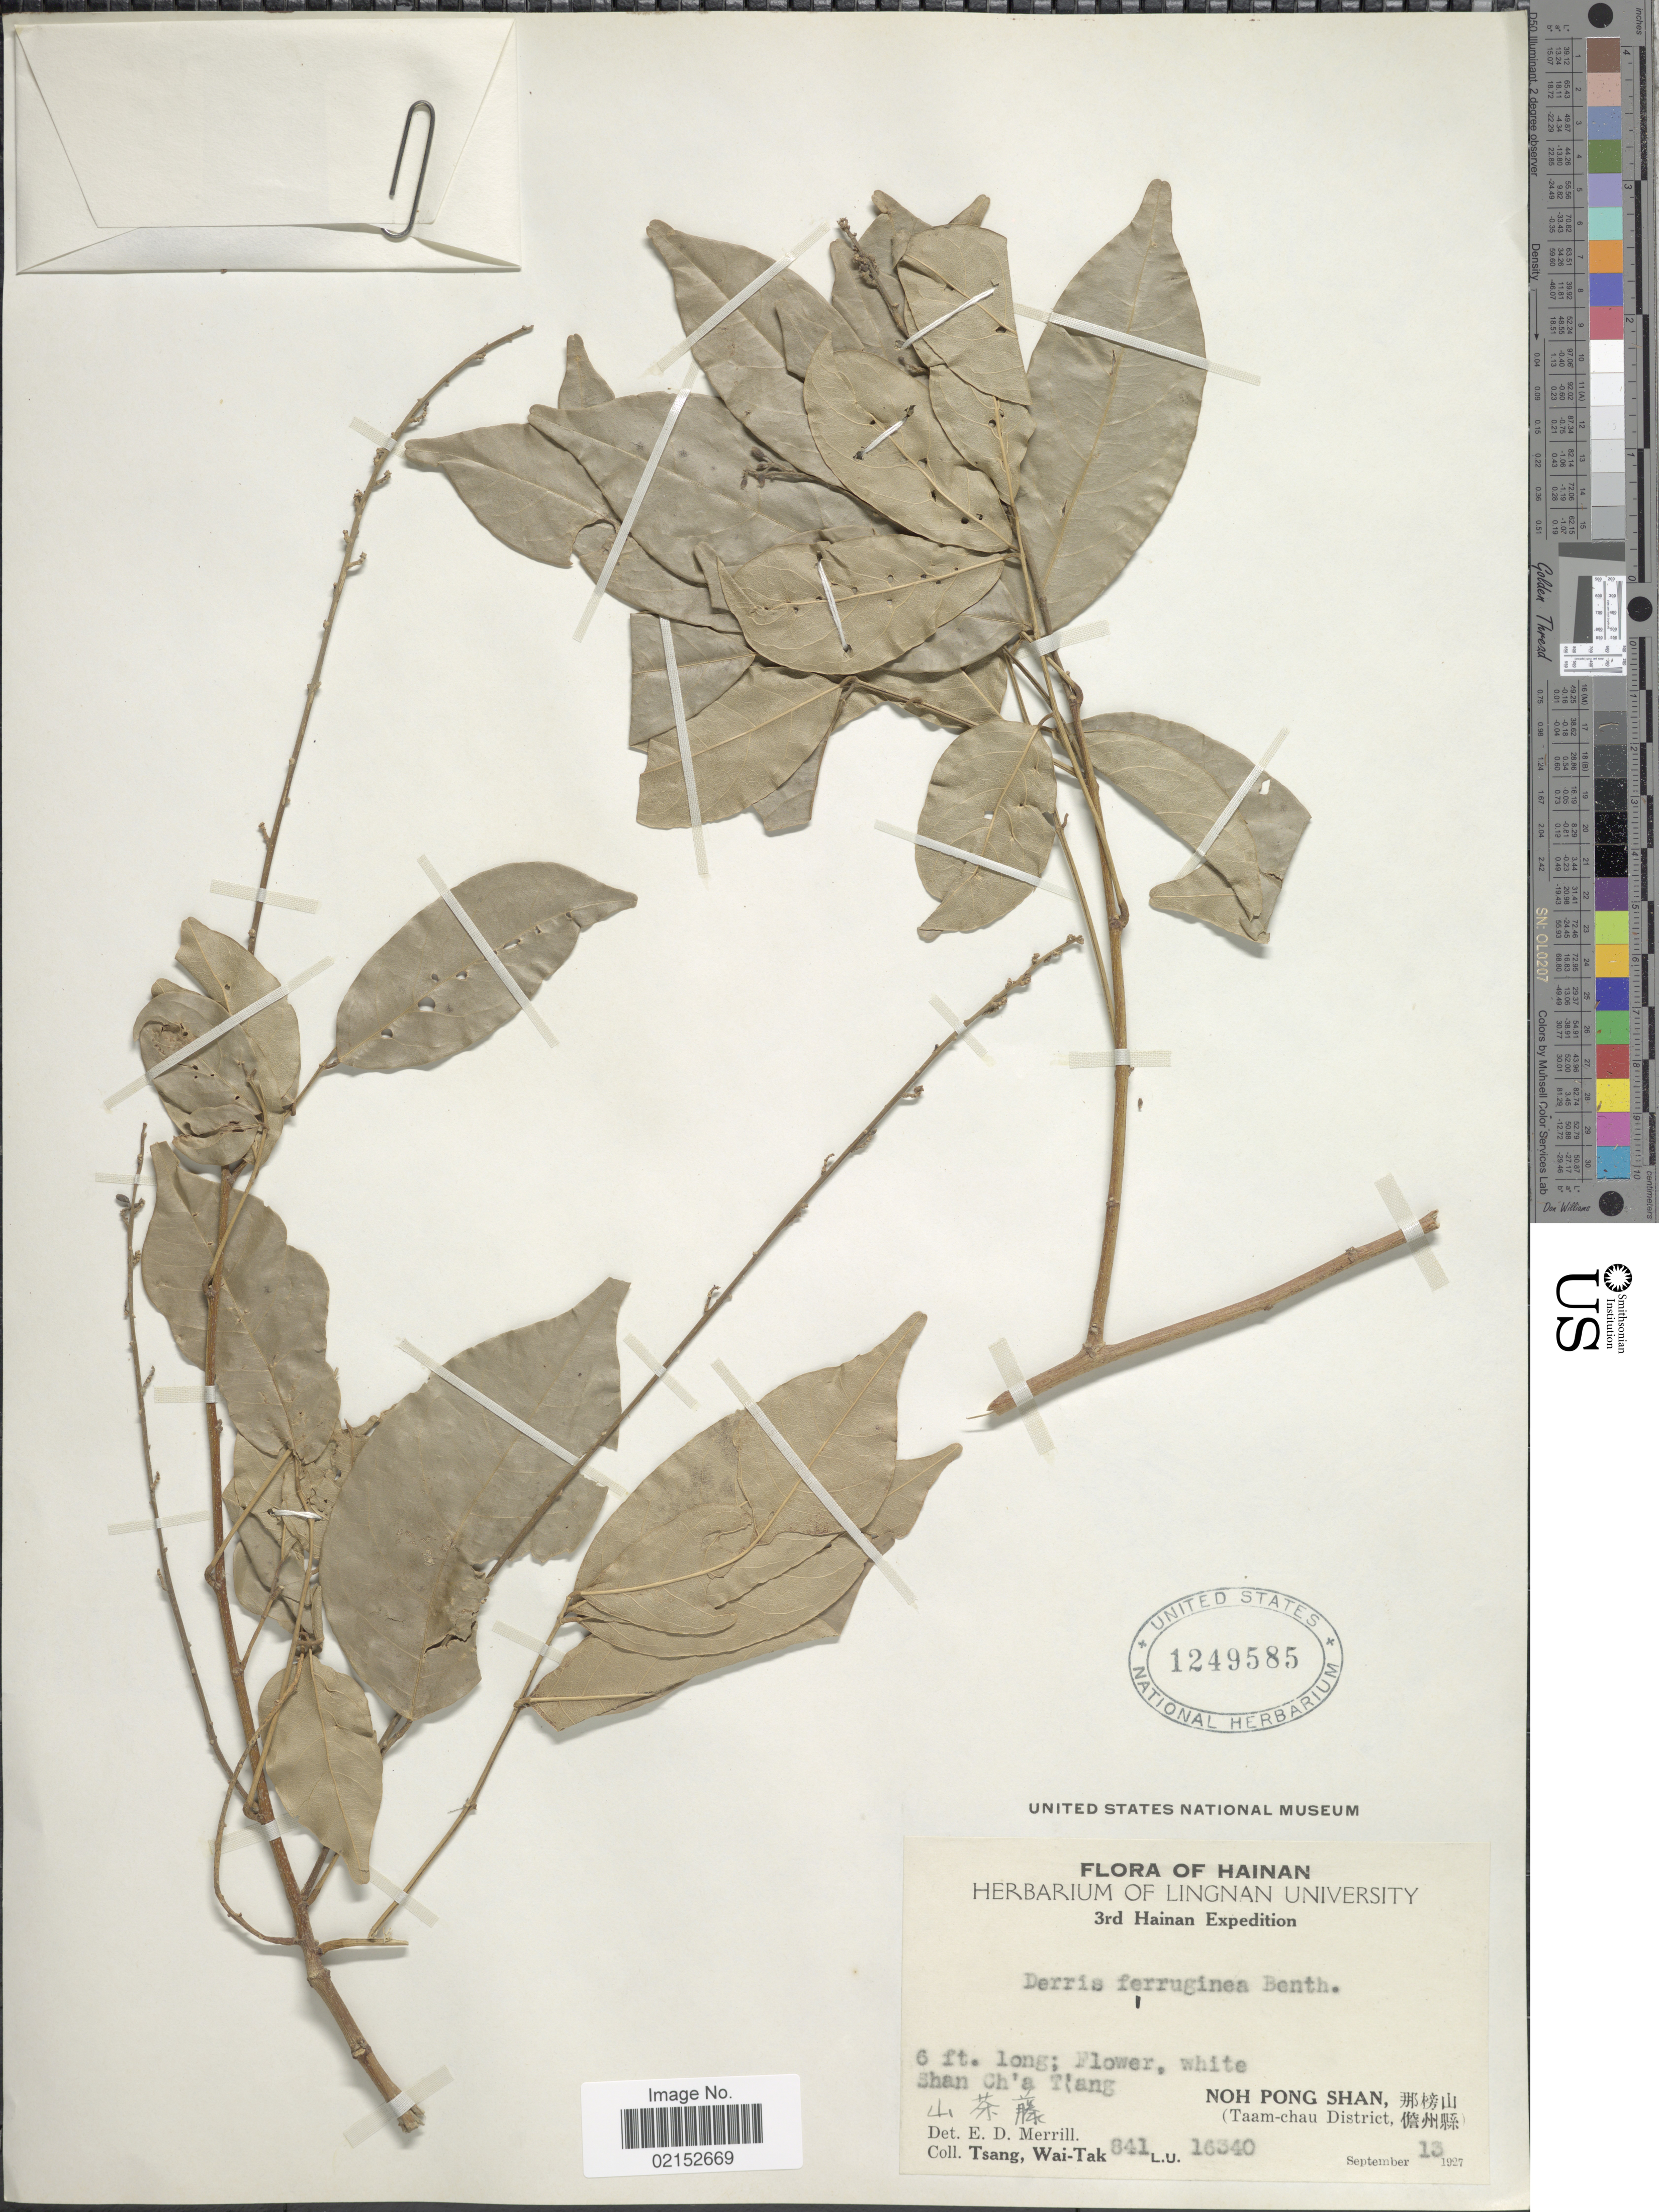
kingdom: Plantae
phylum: Tracheophyta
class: Magnoliopsida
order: Fabales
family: Fabaceae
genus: Derris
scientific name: Derris ferruginea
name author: (Roxb.) Benth.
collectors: W. T. Tsang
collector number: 841L/U.16340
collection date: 1927-09-13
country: China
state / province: Hainan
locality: Hainan. Shan Ch'a T'ang. Noh Pong Shan (Taam-chau District)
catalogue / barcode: US 1249585